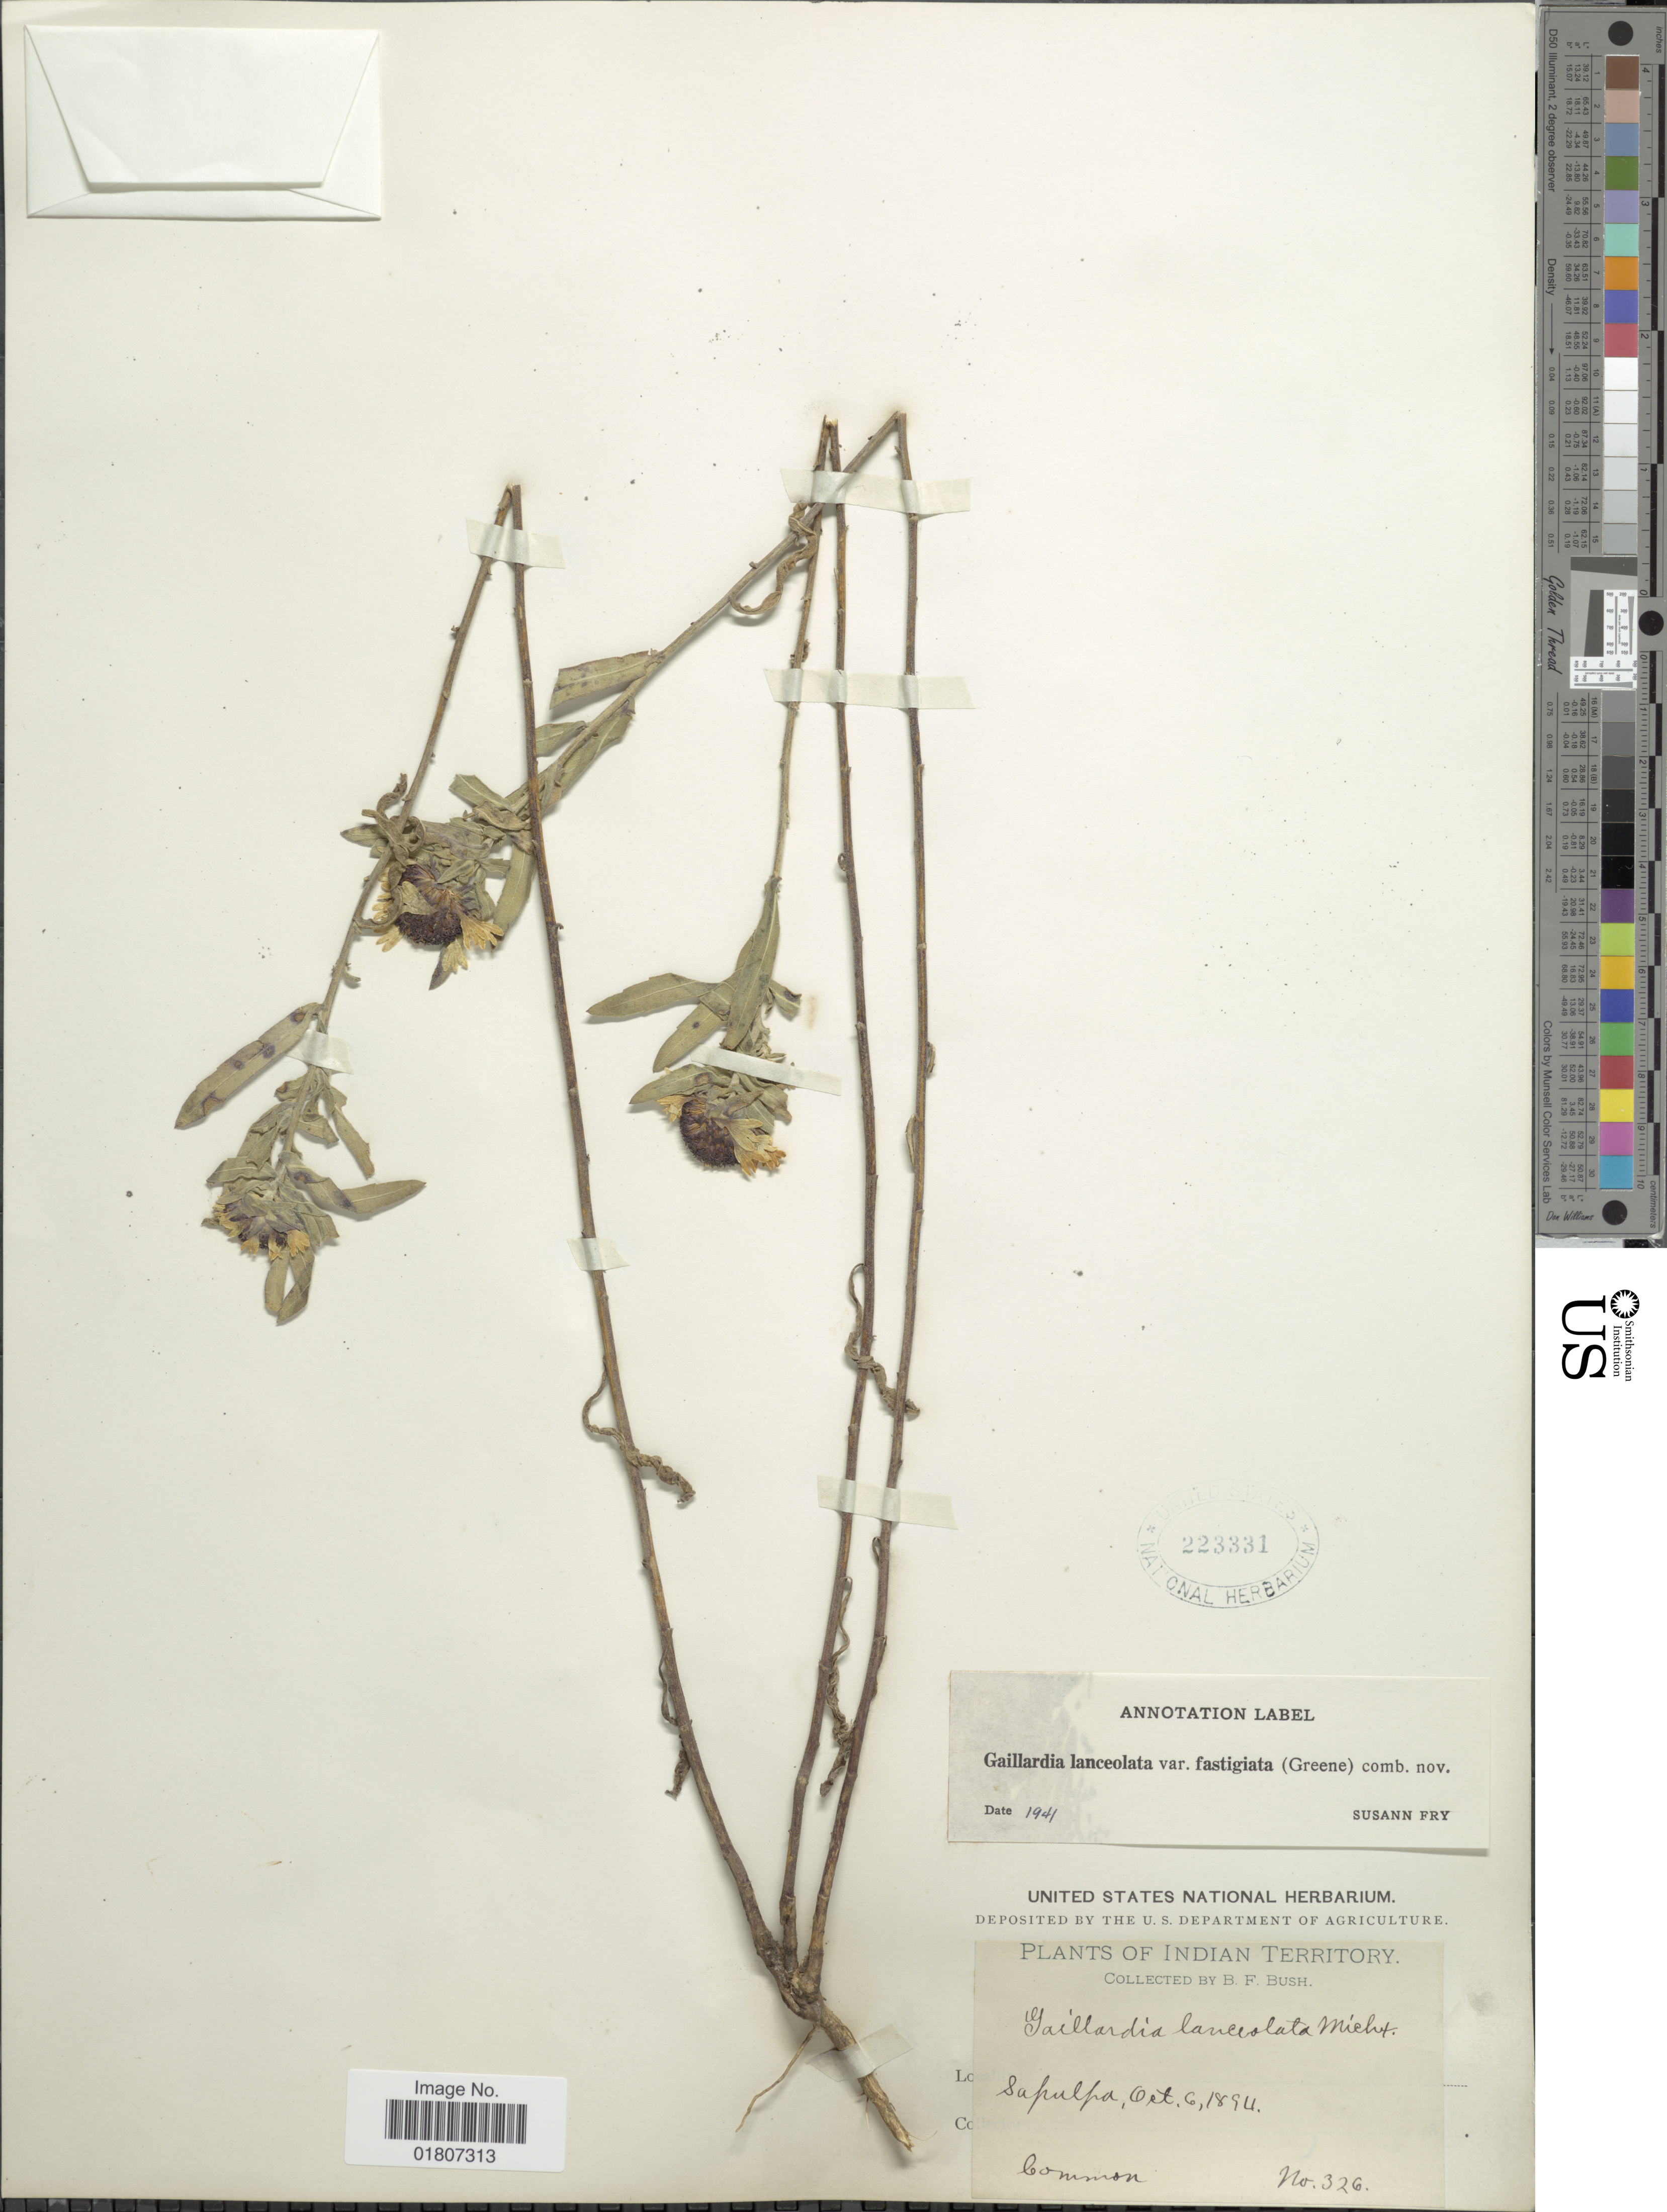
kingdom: Plantae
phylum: Tracheophyta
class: Magnoliopsida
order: Asterales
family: Asteraceae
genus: Gaillardia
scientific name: Gaillardia lanceolata var. fastigiata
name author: (Greene) Waterf.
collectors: B. F. Bush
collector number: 326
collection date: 1894-10-06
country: United States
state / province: Oklahoma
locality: Indian Territory. Supulpa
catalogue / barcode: US 223331